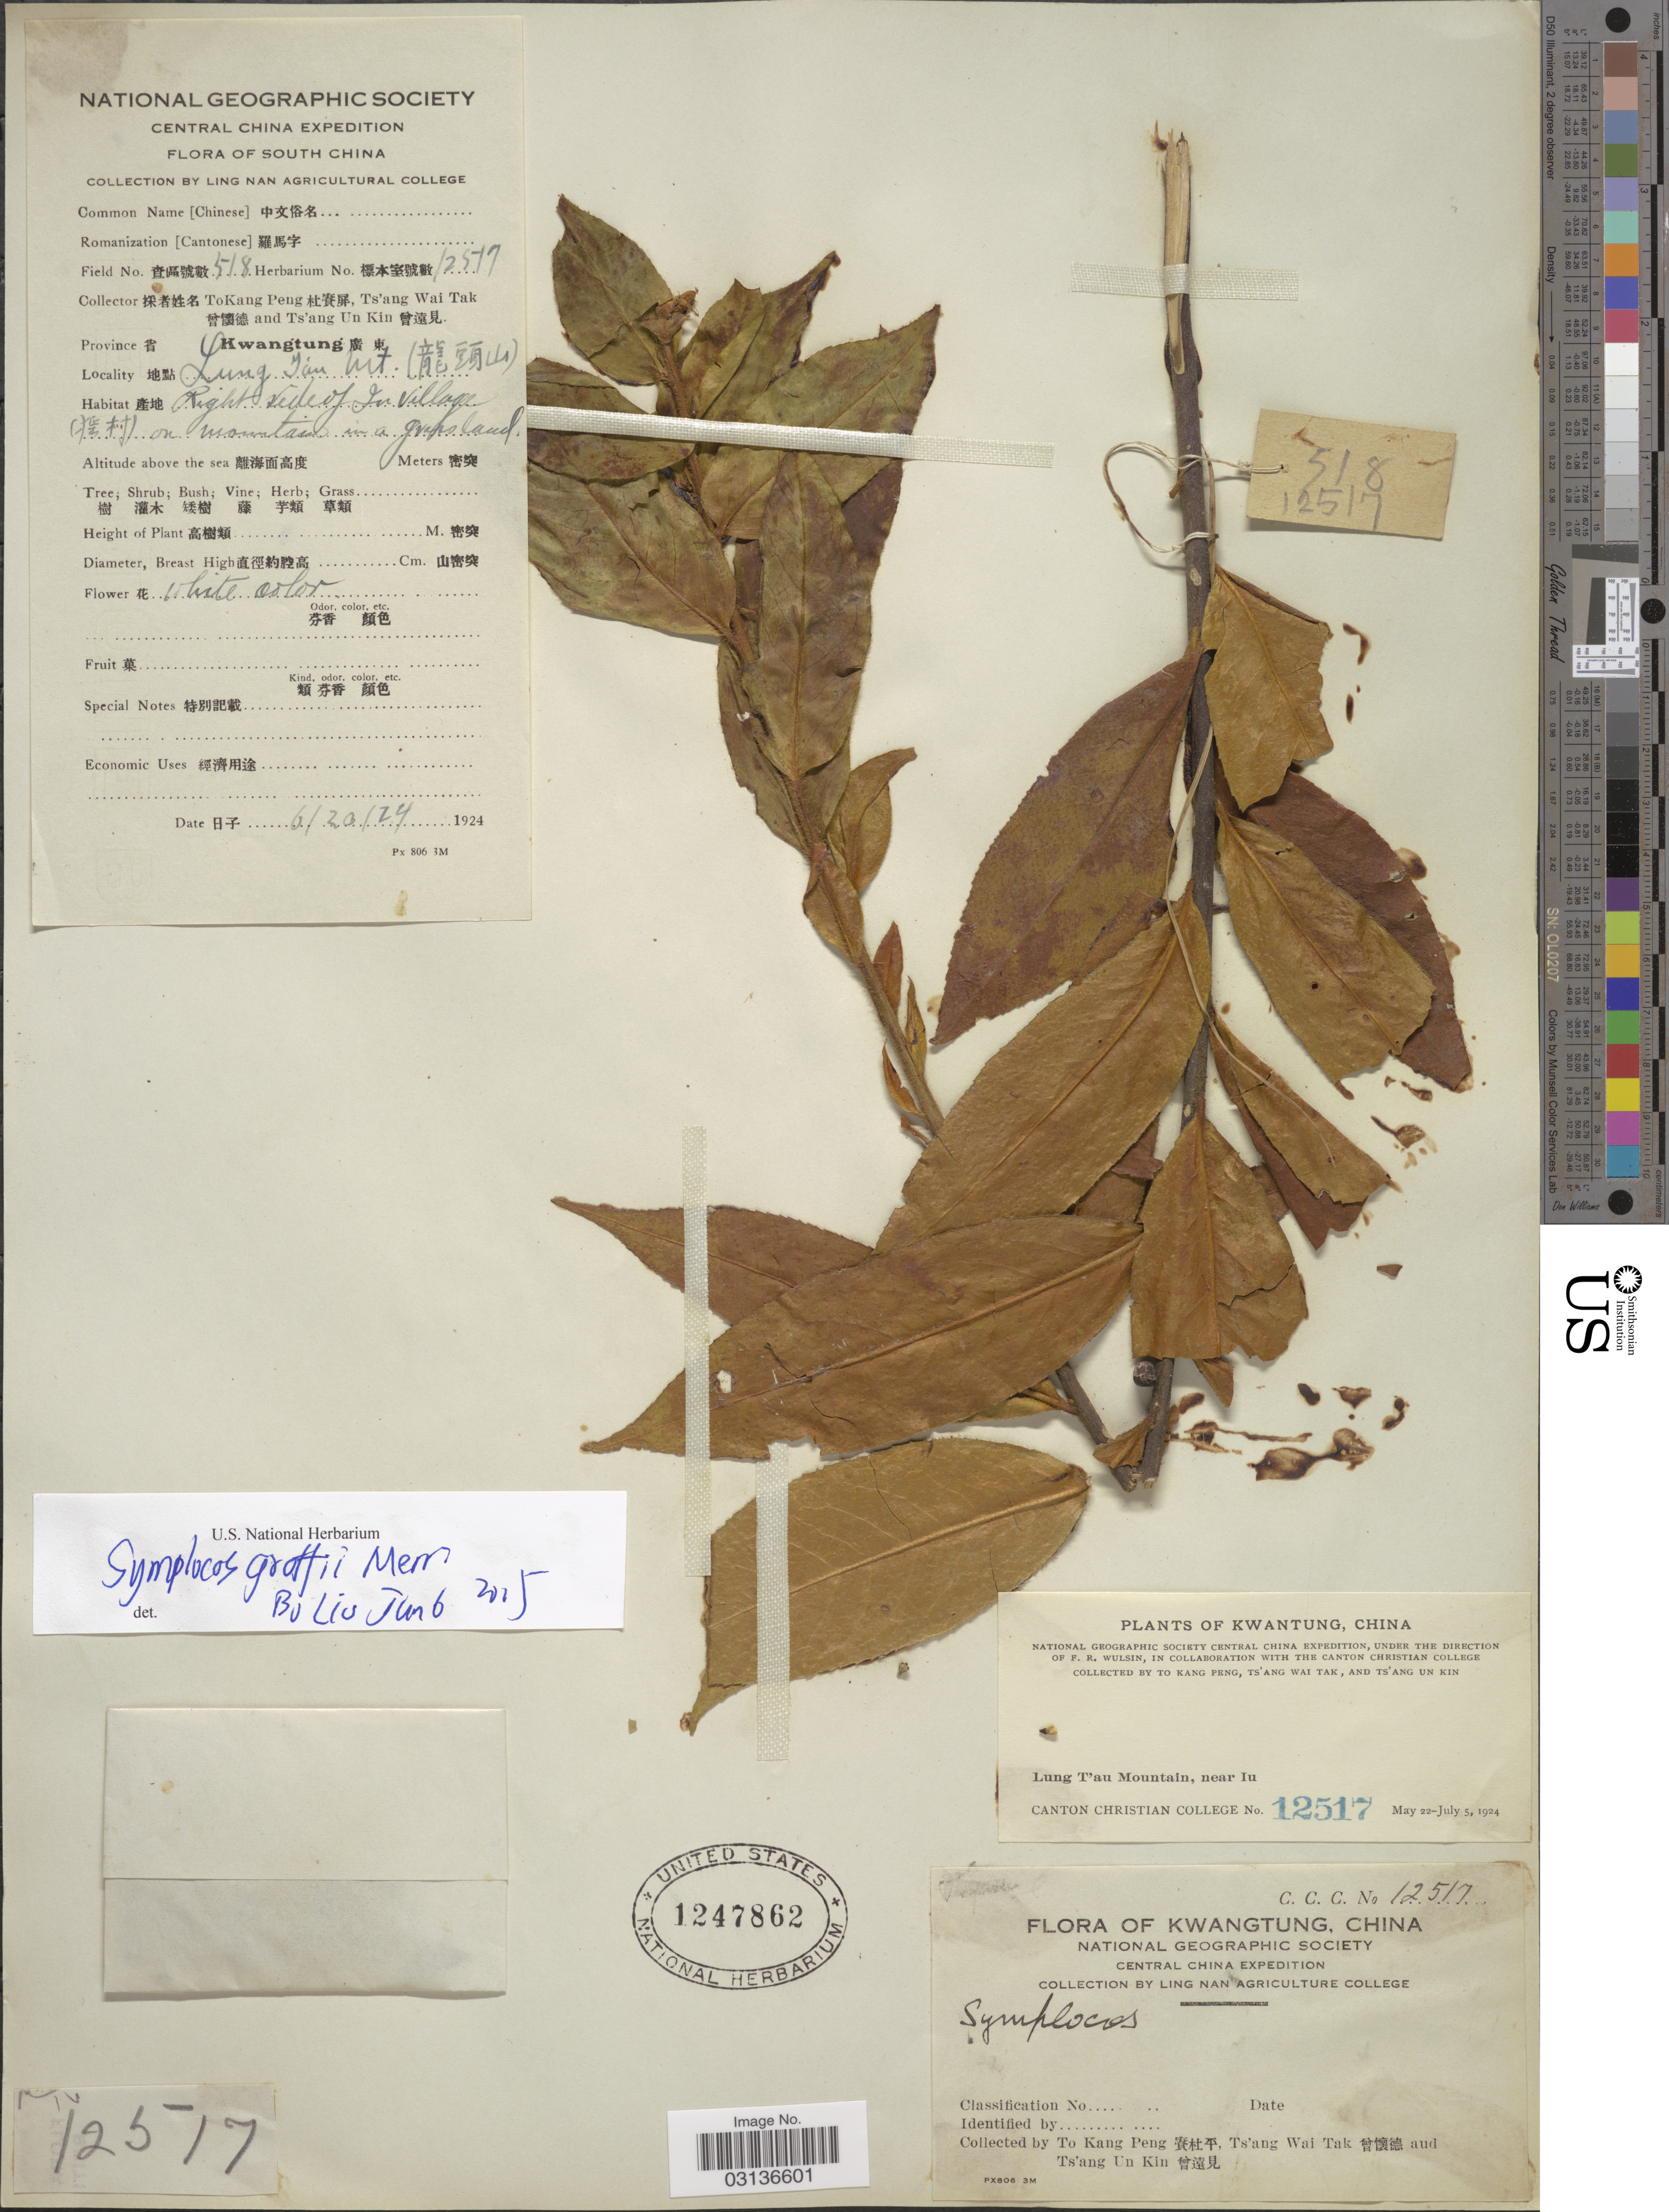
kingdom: Plantae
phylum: Tracheophyta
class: Magnoliopsida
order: Ericales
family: Symplocaceae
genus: Symplocos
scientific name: Symplocos groffii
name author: Merr.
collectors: T. K. Peng, W. T. Tsang & Ts' Ang Un Kin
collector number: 12517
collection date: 1924-06-20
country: China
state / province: Guangdong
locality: Lung T'au Mt. ([Foreign script]). Right side of Iu village ([Foreign script]) on mountain in a grassland. Kwangtung.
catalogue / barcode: US 1247862